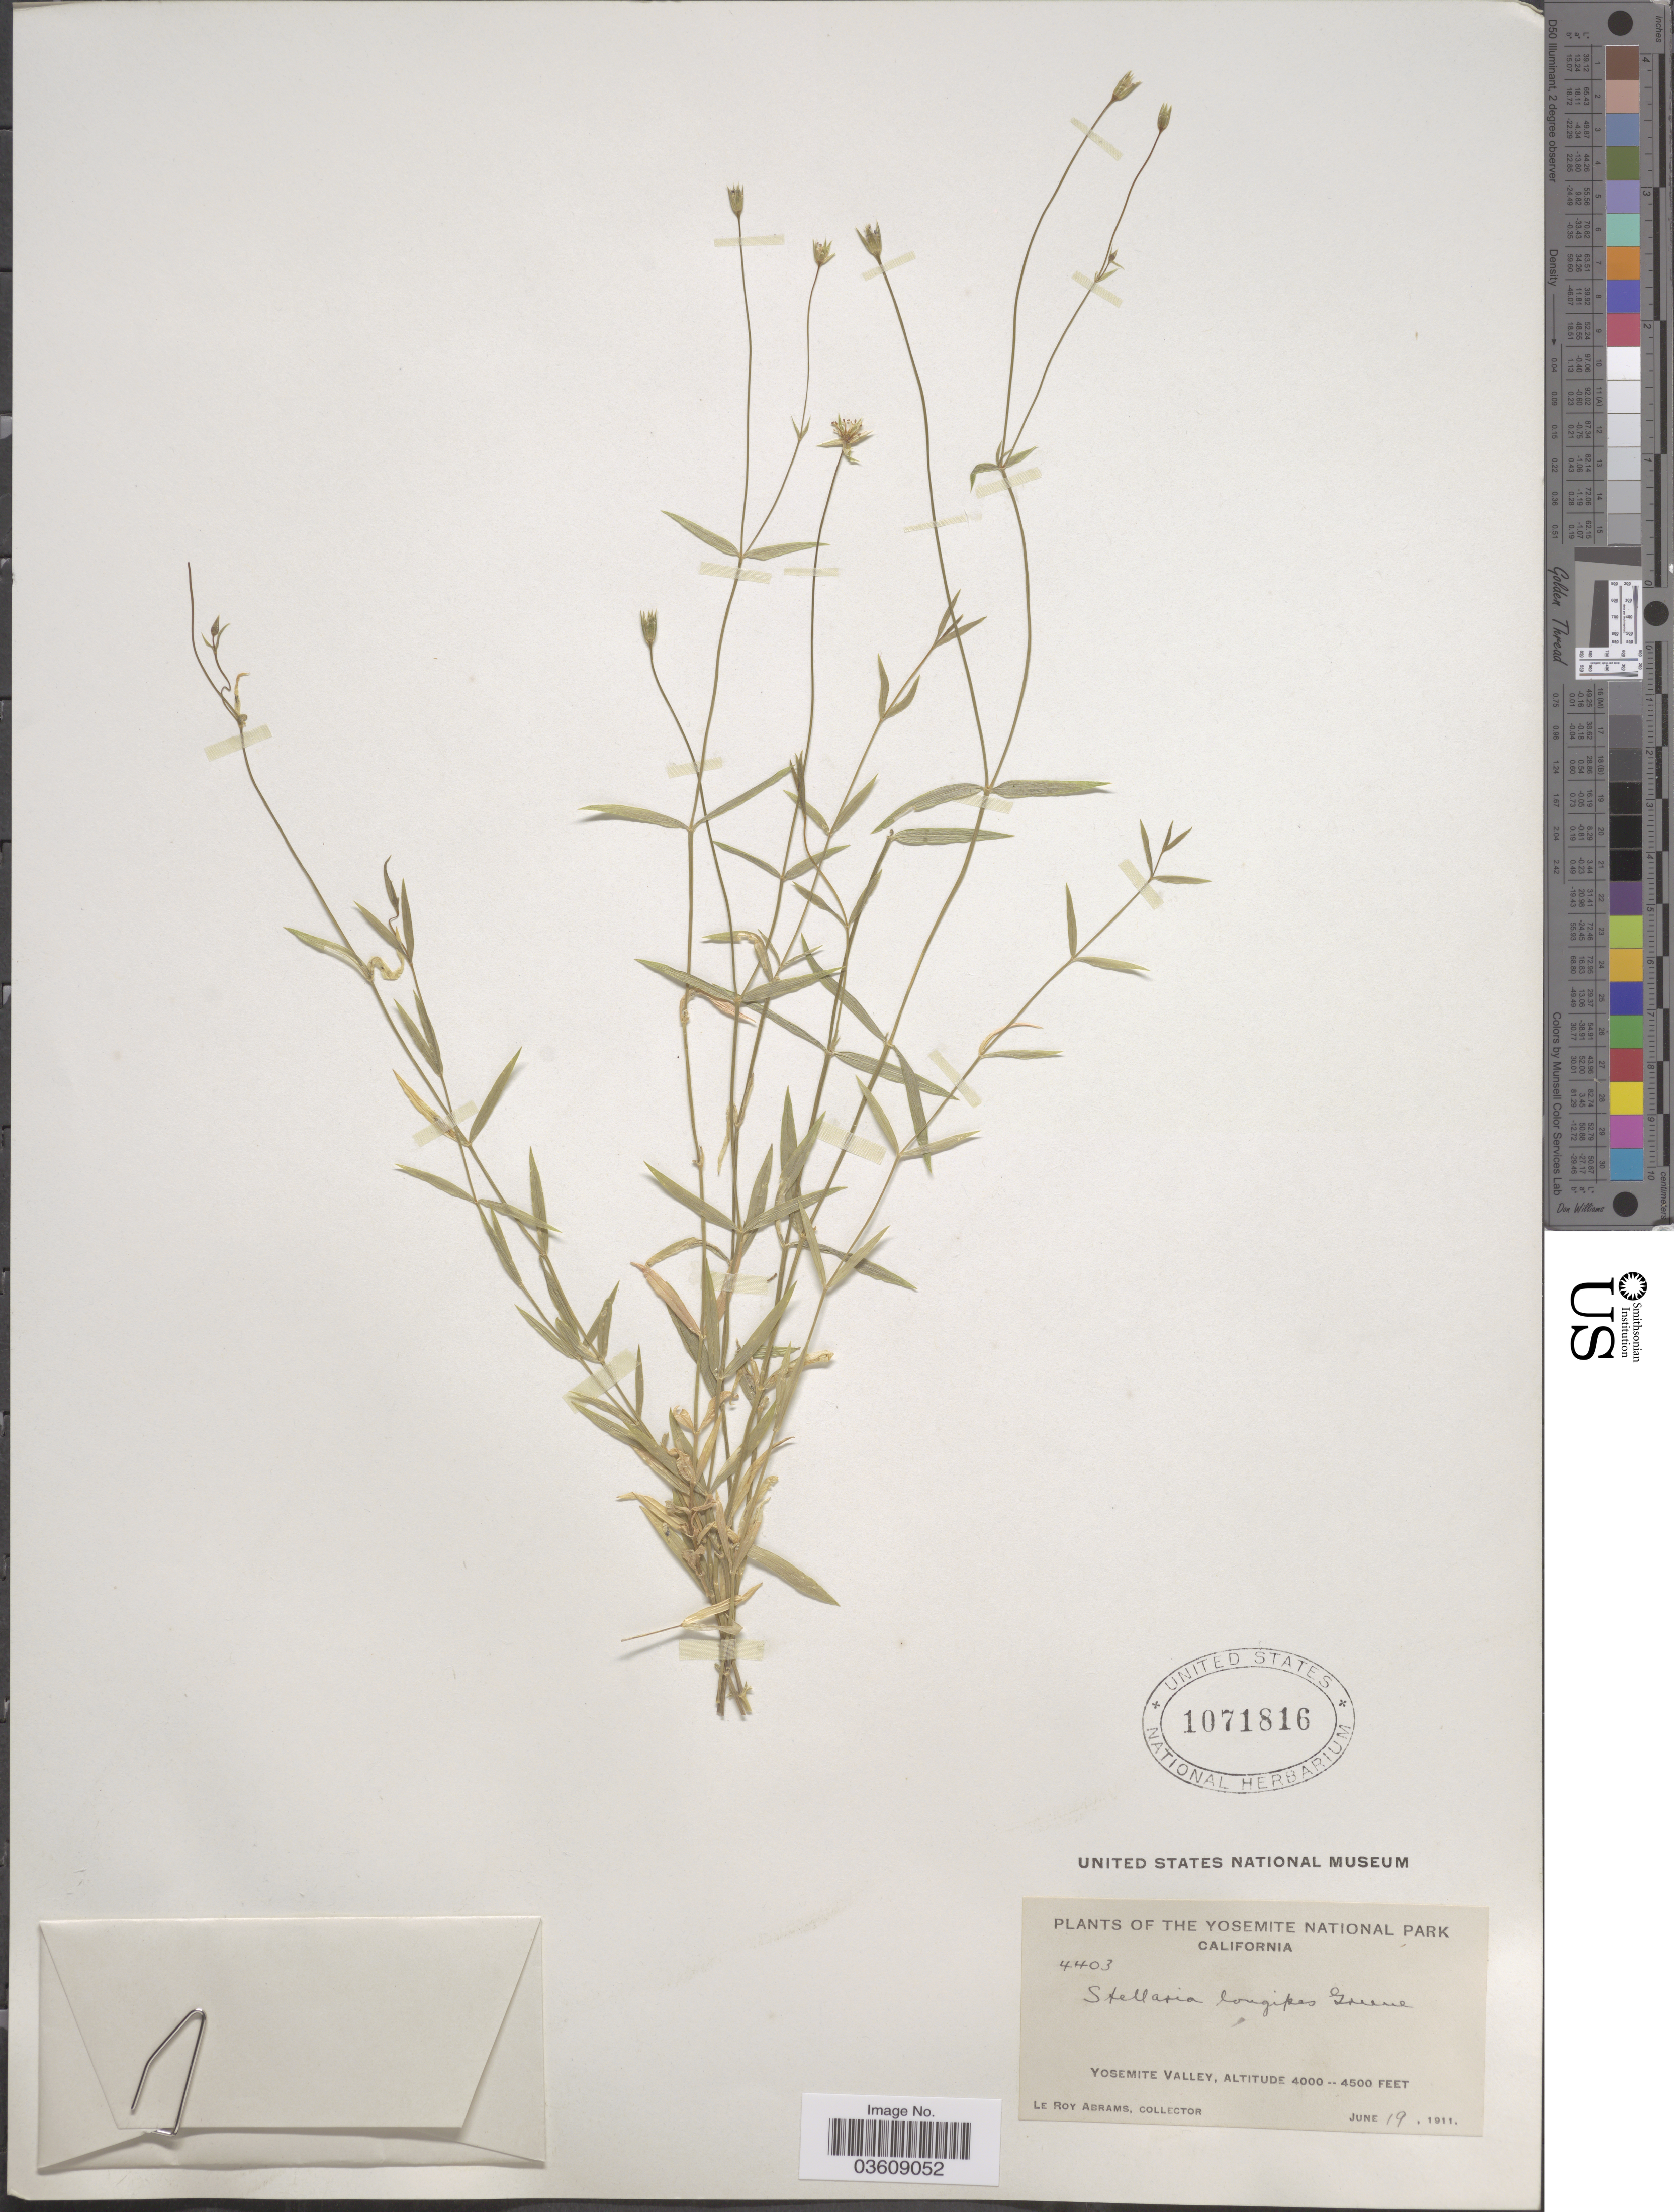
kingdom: Plantae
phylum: Tracheophyta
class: Magnoliopsida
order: Caryophyllales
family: Caryophyllaceae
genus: Stellaria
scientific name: Stellaria longipes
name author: Goldie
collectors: L. Abrams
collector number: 4403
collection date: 1911-06-19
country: United States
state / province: California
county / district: Mariposa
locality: Yosemite National Park. Yosemite Valley.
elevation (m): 1219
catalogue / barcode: US 1071816